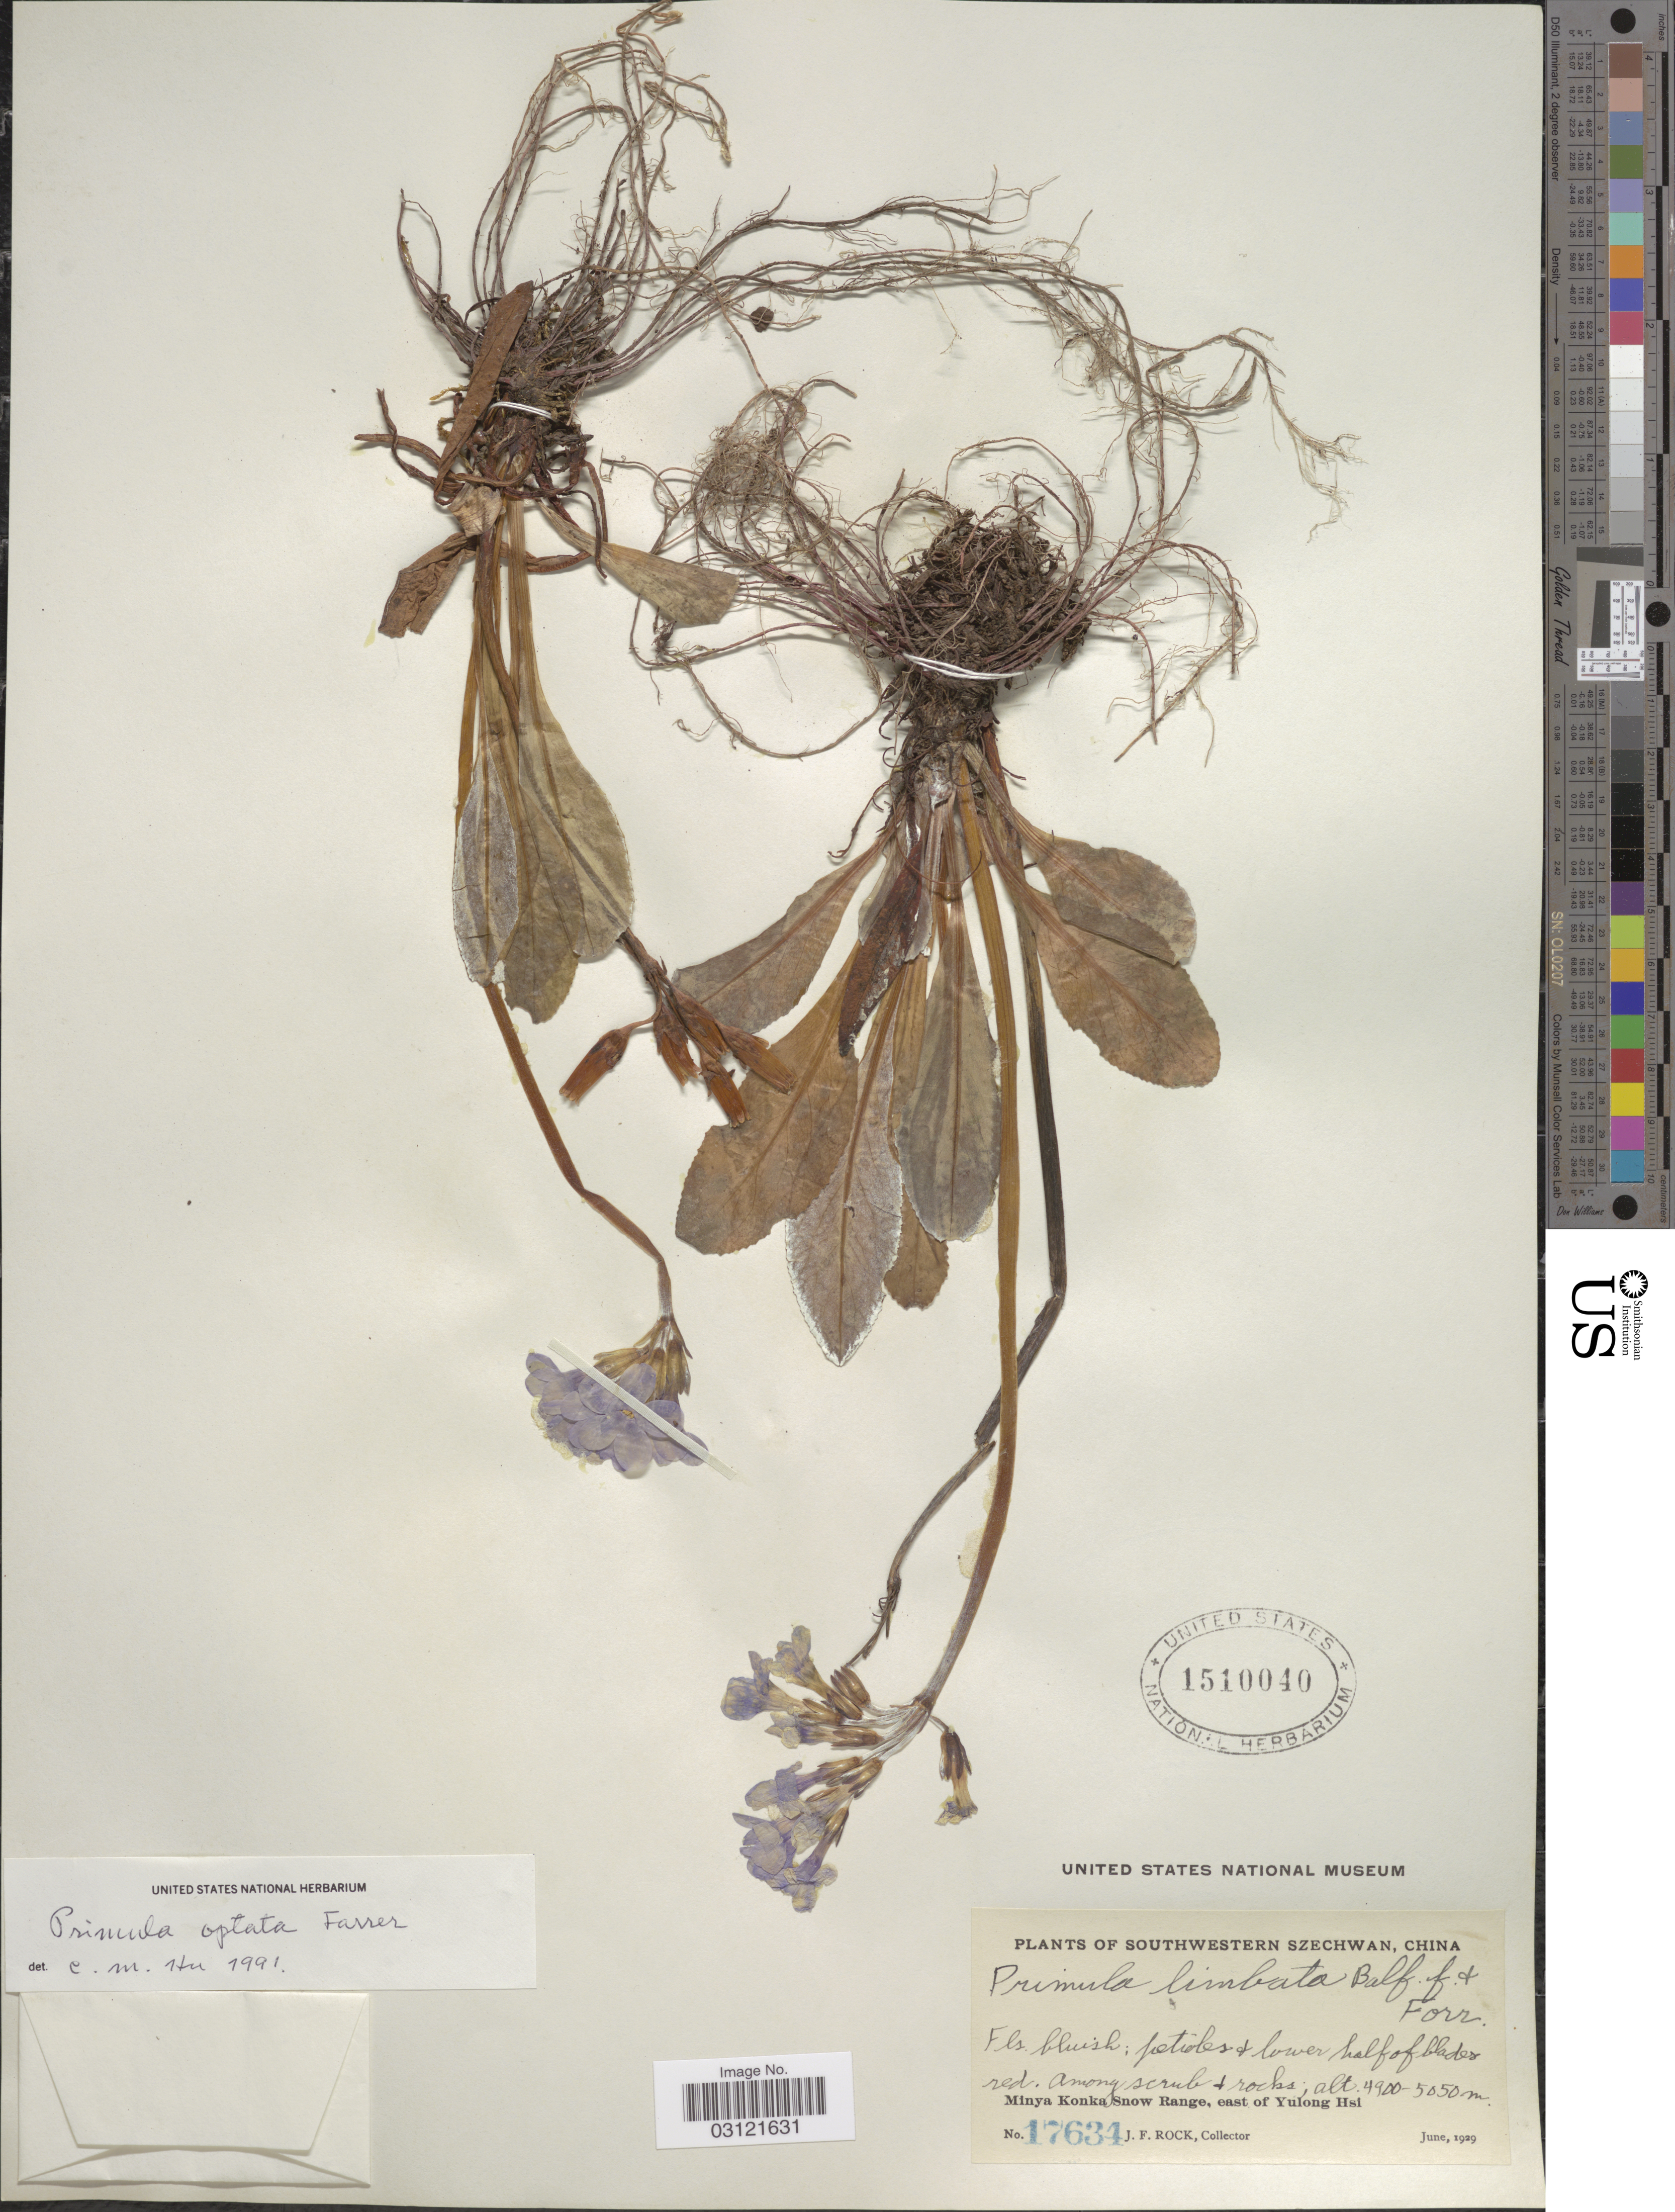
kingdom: Plantae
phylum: Tracheophyta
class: Magnoliopsida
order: Ericales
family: Primulaceae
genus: Primula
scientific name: Primula optata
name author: Farrer ex Balf. f.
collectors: J. Rock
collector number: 17634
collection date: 1929-06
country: China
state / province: Sichuan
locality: Southwestern Szechwan, Minya Konka Snow Range, east of Yulong Hsi.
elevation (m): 4900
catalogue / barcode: US 1510040